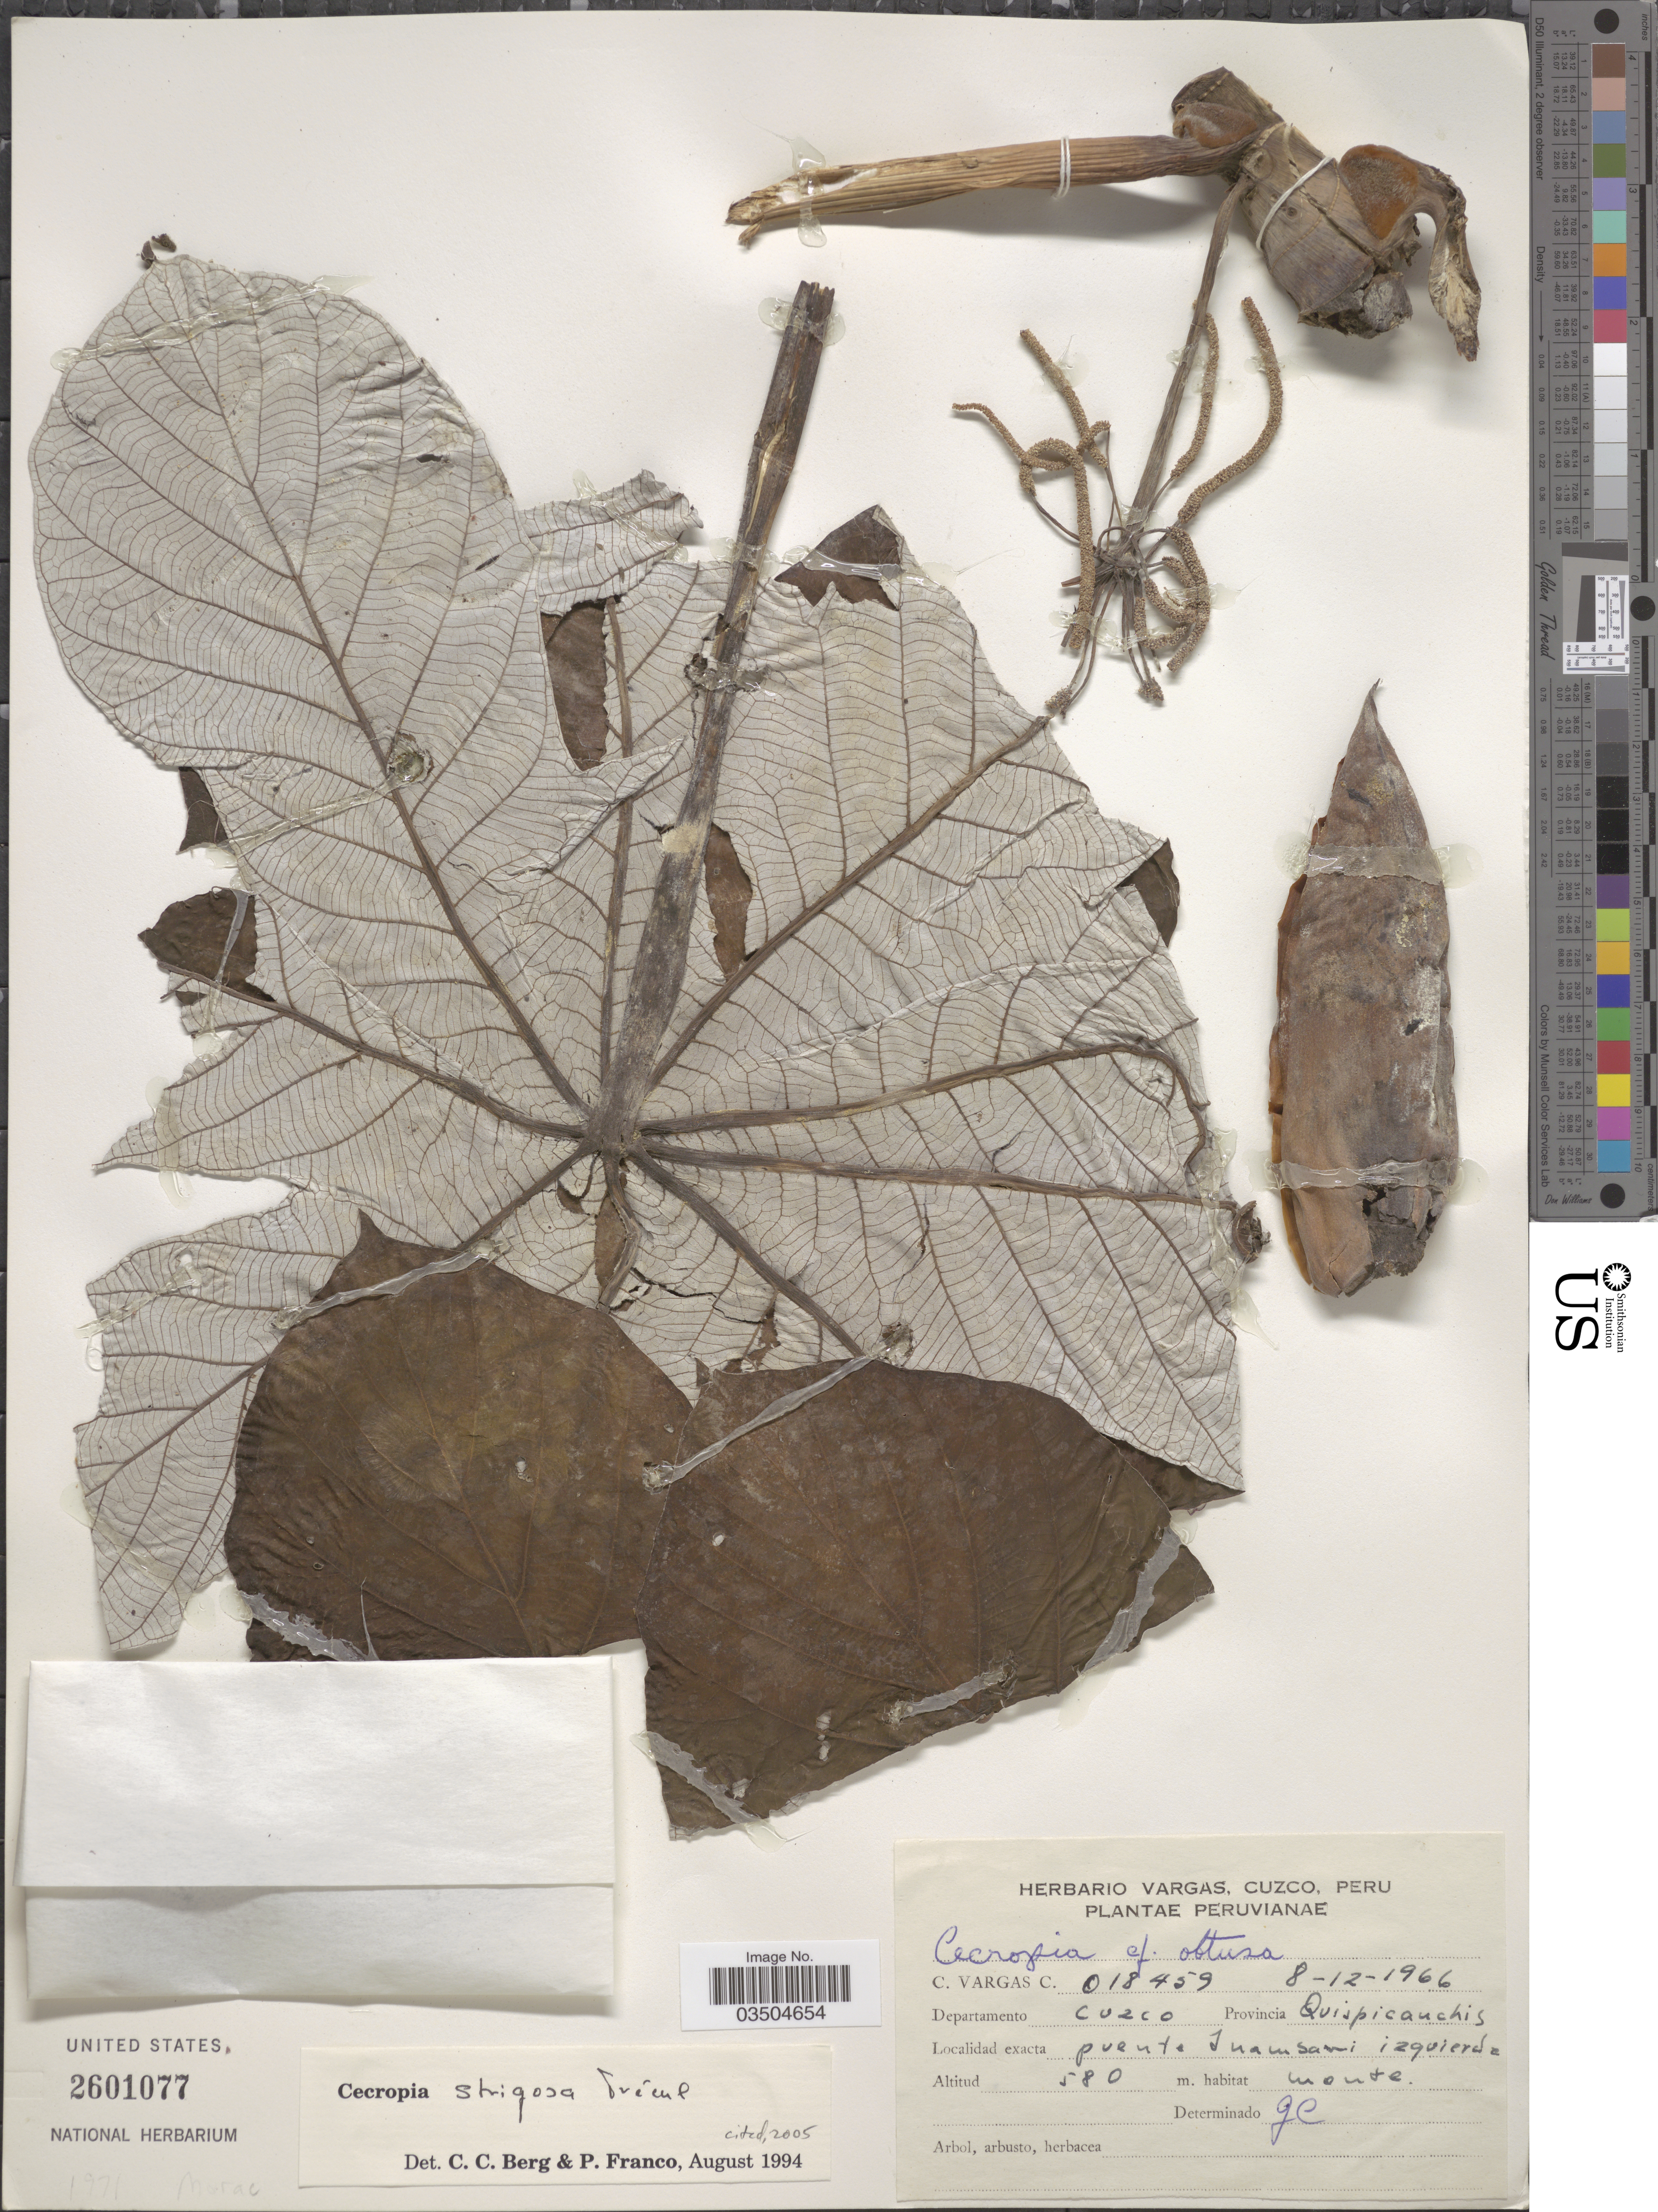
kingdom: Plantae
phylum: Tracheophyta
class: Magnoliopsida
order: Rosales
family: Urticaceae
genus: Cecropia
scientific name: Cecropia strigosa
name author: Trécul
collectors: C. Vargas Calderón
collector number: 018459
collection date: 1966-12-08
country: Peru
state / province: Cusco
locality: Departamento Cuzco. Provincia Quispicanchis. Puente Inambari izquierda.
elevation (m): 580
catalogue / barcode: US 2601077